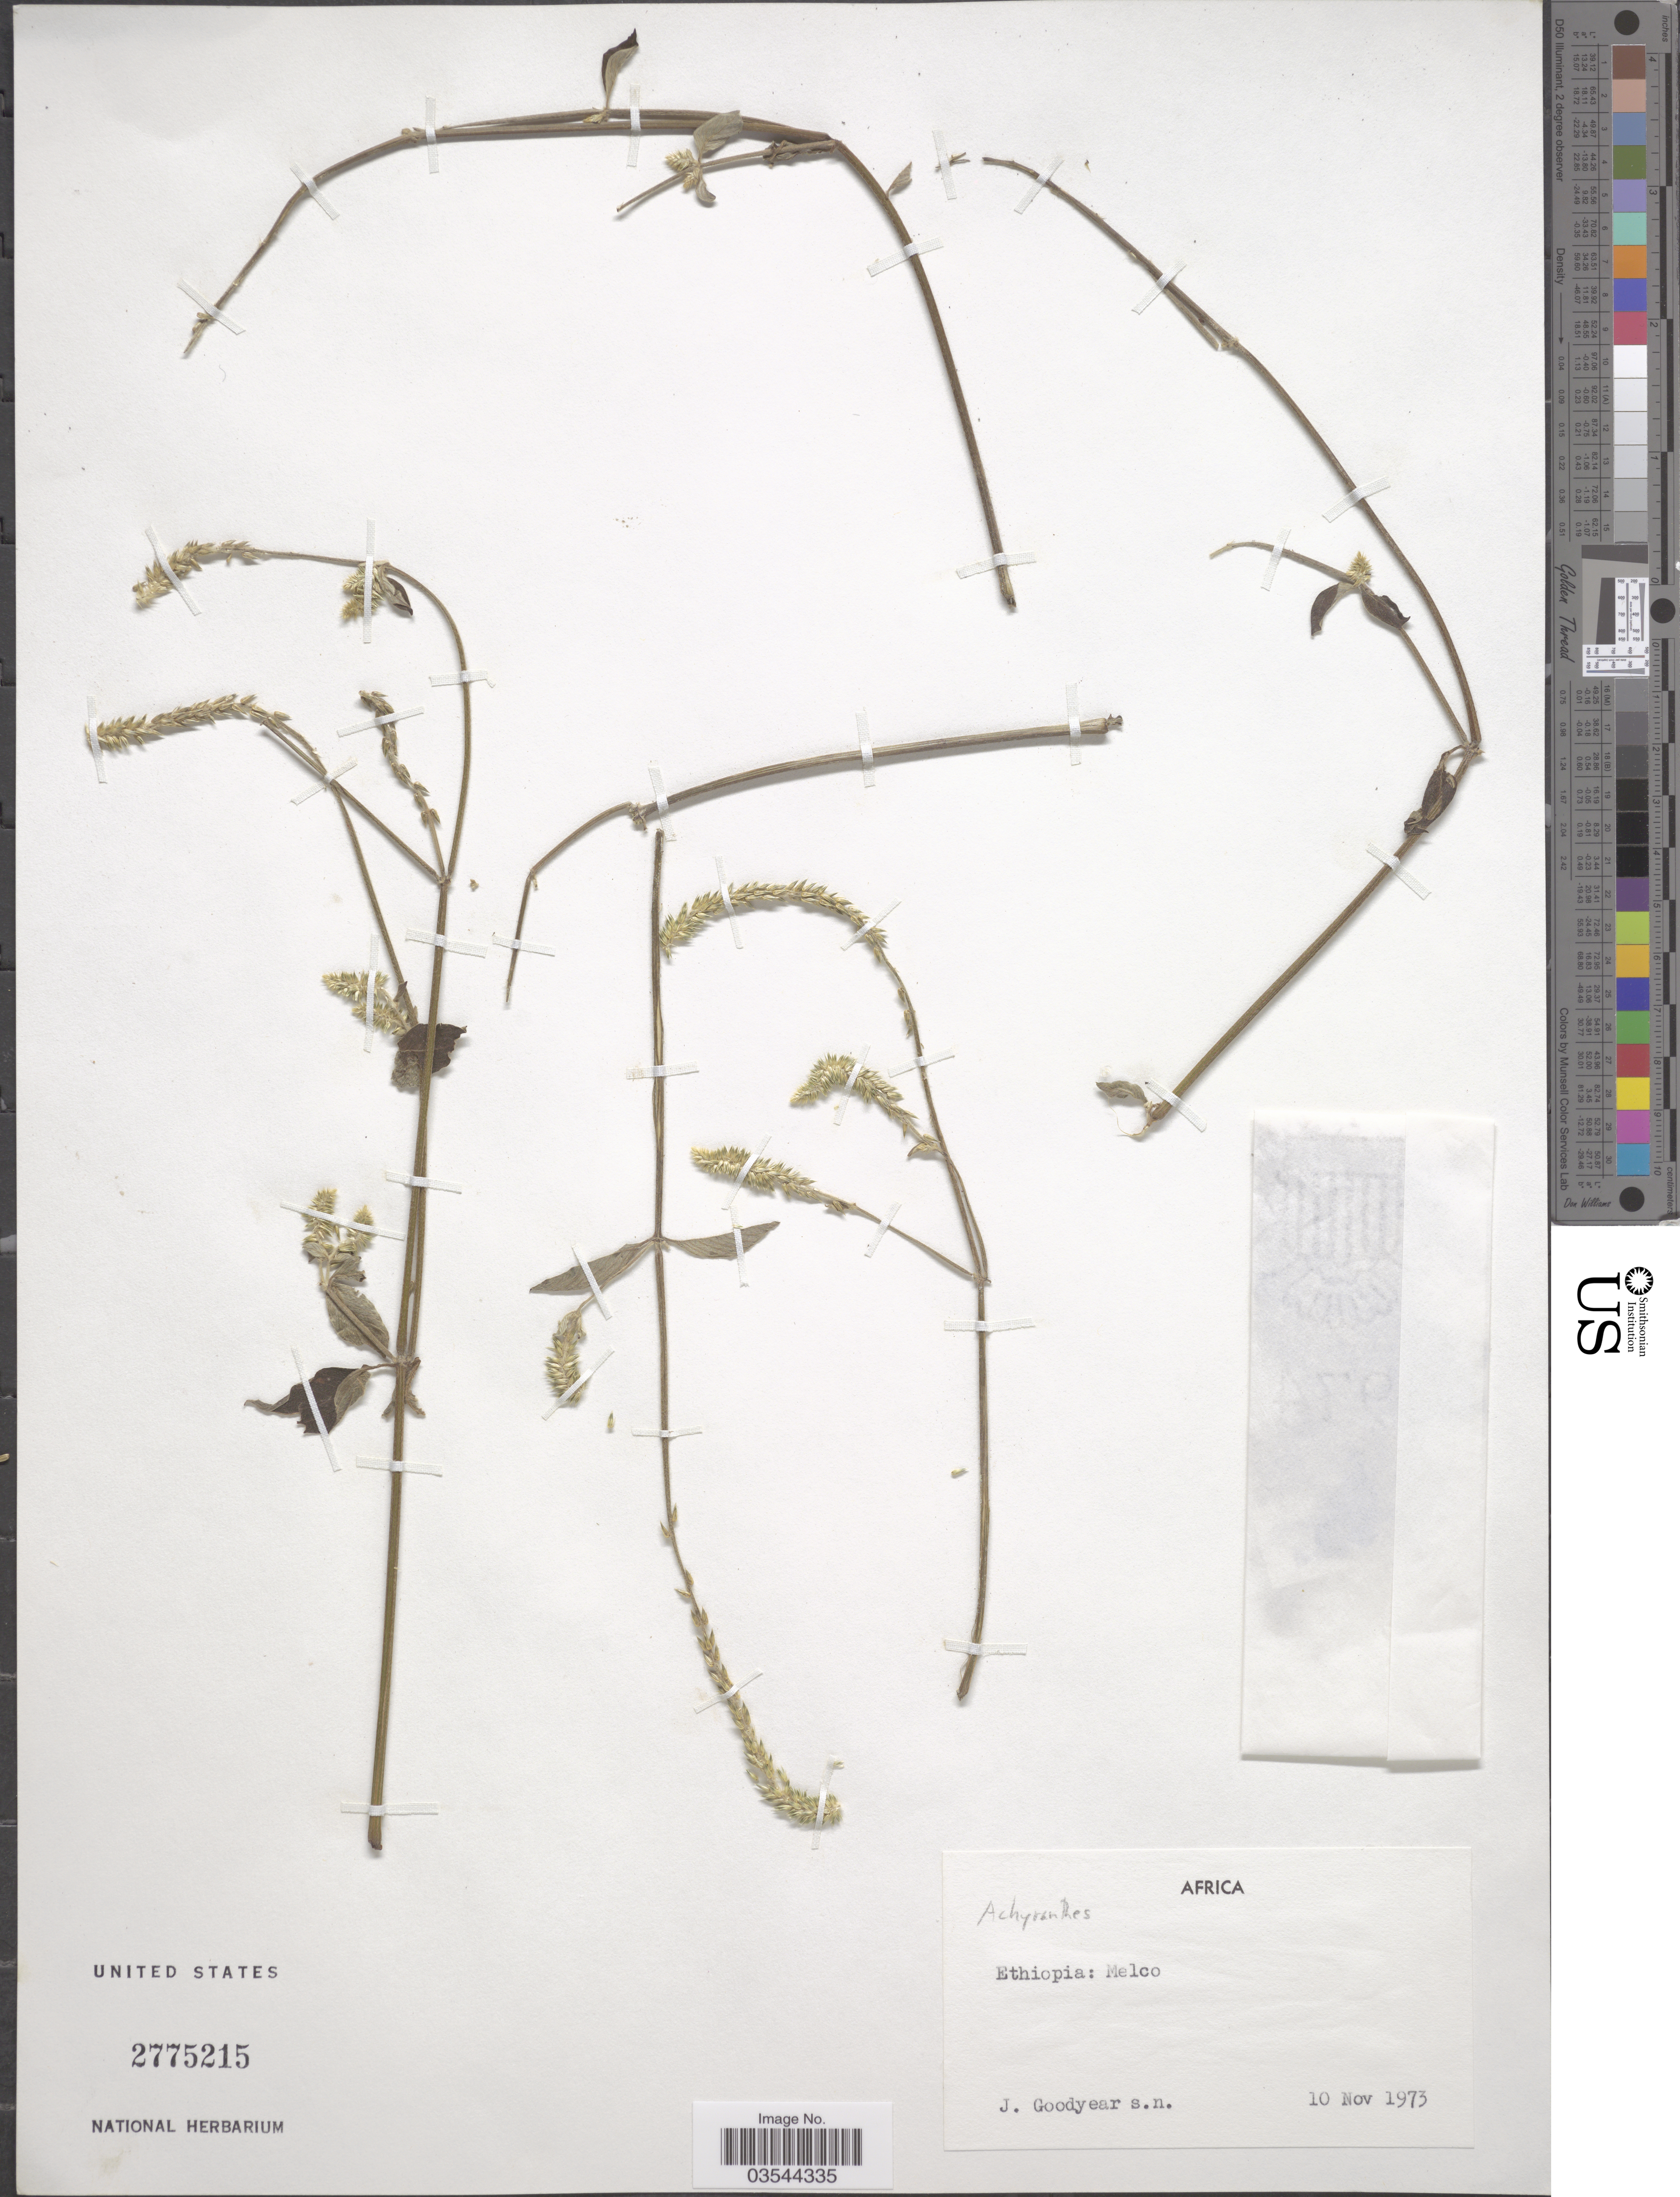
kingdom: Plantae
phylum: Tracheophyta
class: Magnoliopsida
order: Caryophyllales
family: Amaranthaceae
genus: Achyranthes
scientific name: Achyranthes sp.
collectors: J. Goodyear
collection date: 1973-11-10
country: Ethiopia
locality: Melco.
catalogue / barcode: US 2775215